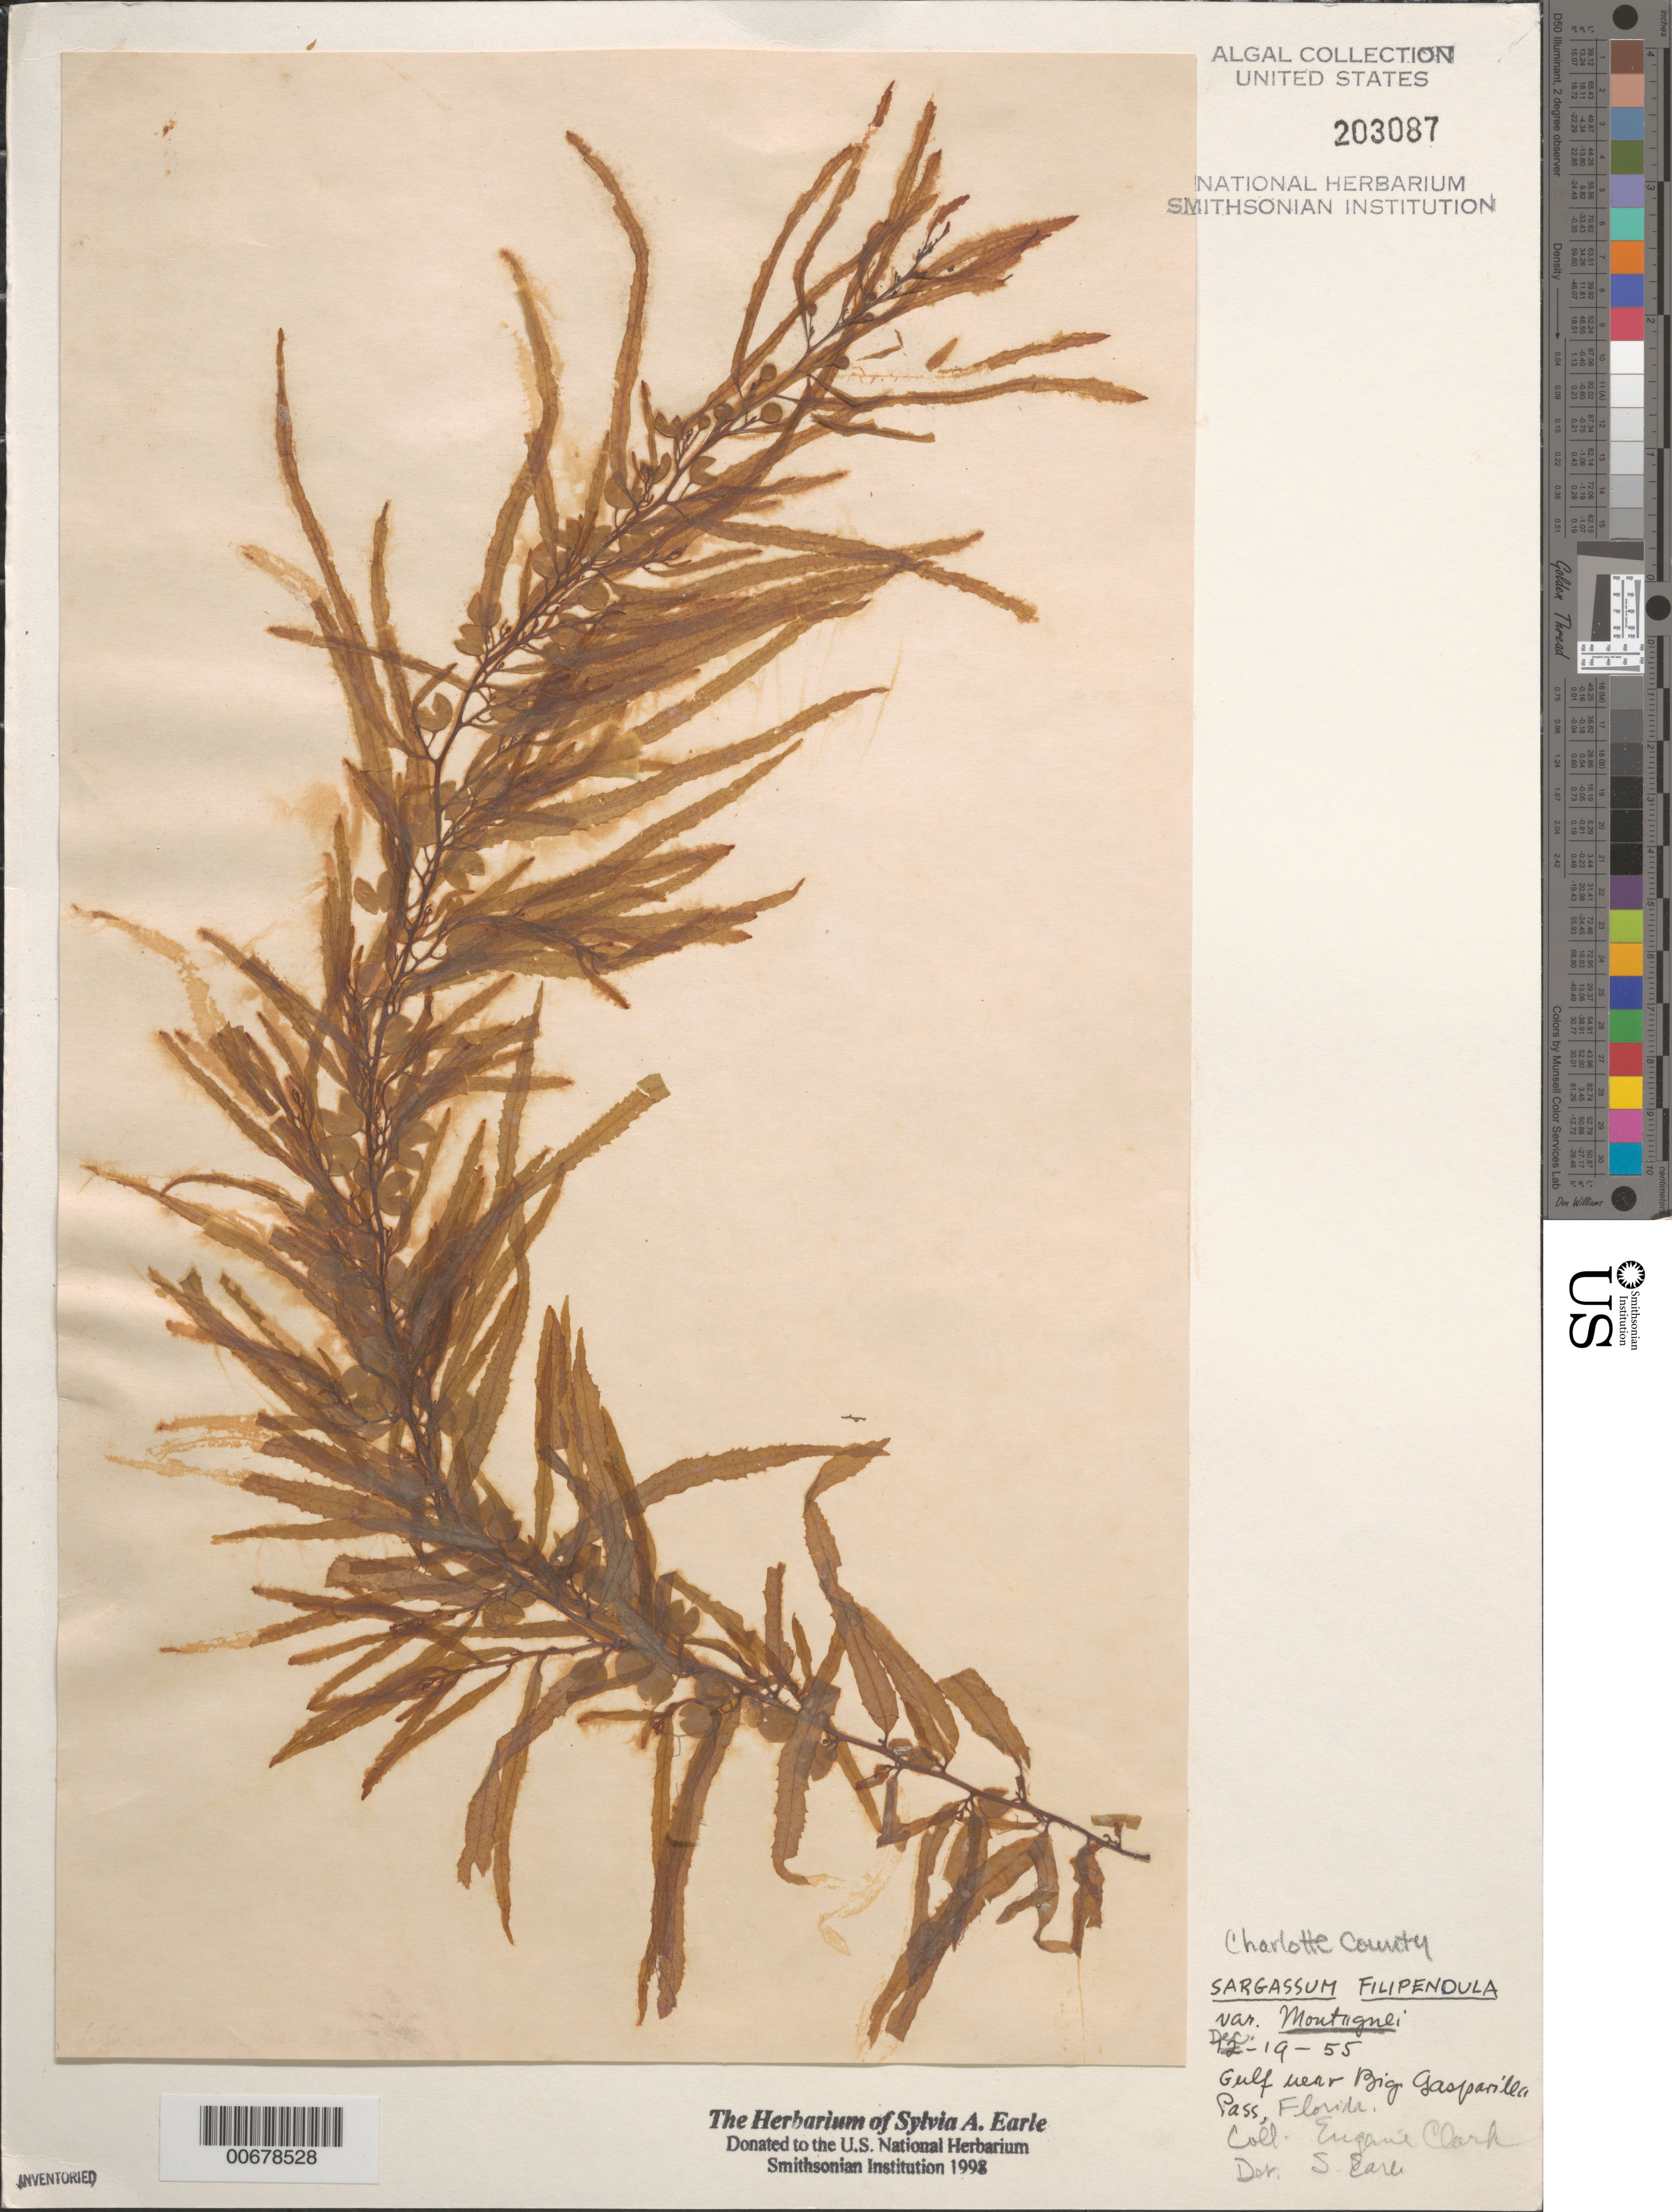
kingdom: Chromista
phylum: Ochrophyta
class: Phaeophyceae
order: Fucales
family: Sargassaceae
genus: Sargassum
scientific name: Sargassum filipendula var. montagnei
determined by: Earle, S. A.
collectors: E. Clark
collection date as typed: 19 Dec 1955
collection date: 1955-12-19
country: United States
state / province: Florida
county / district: Charlotte County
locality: Gulf of Mexico near Big Gasparilla Pass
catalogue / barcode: US 203087